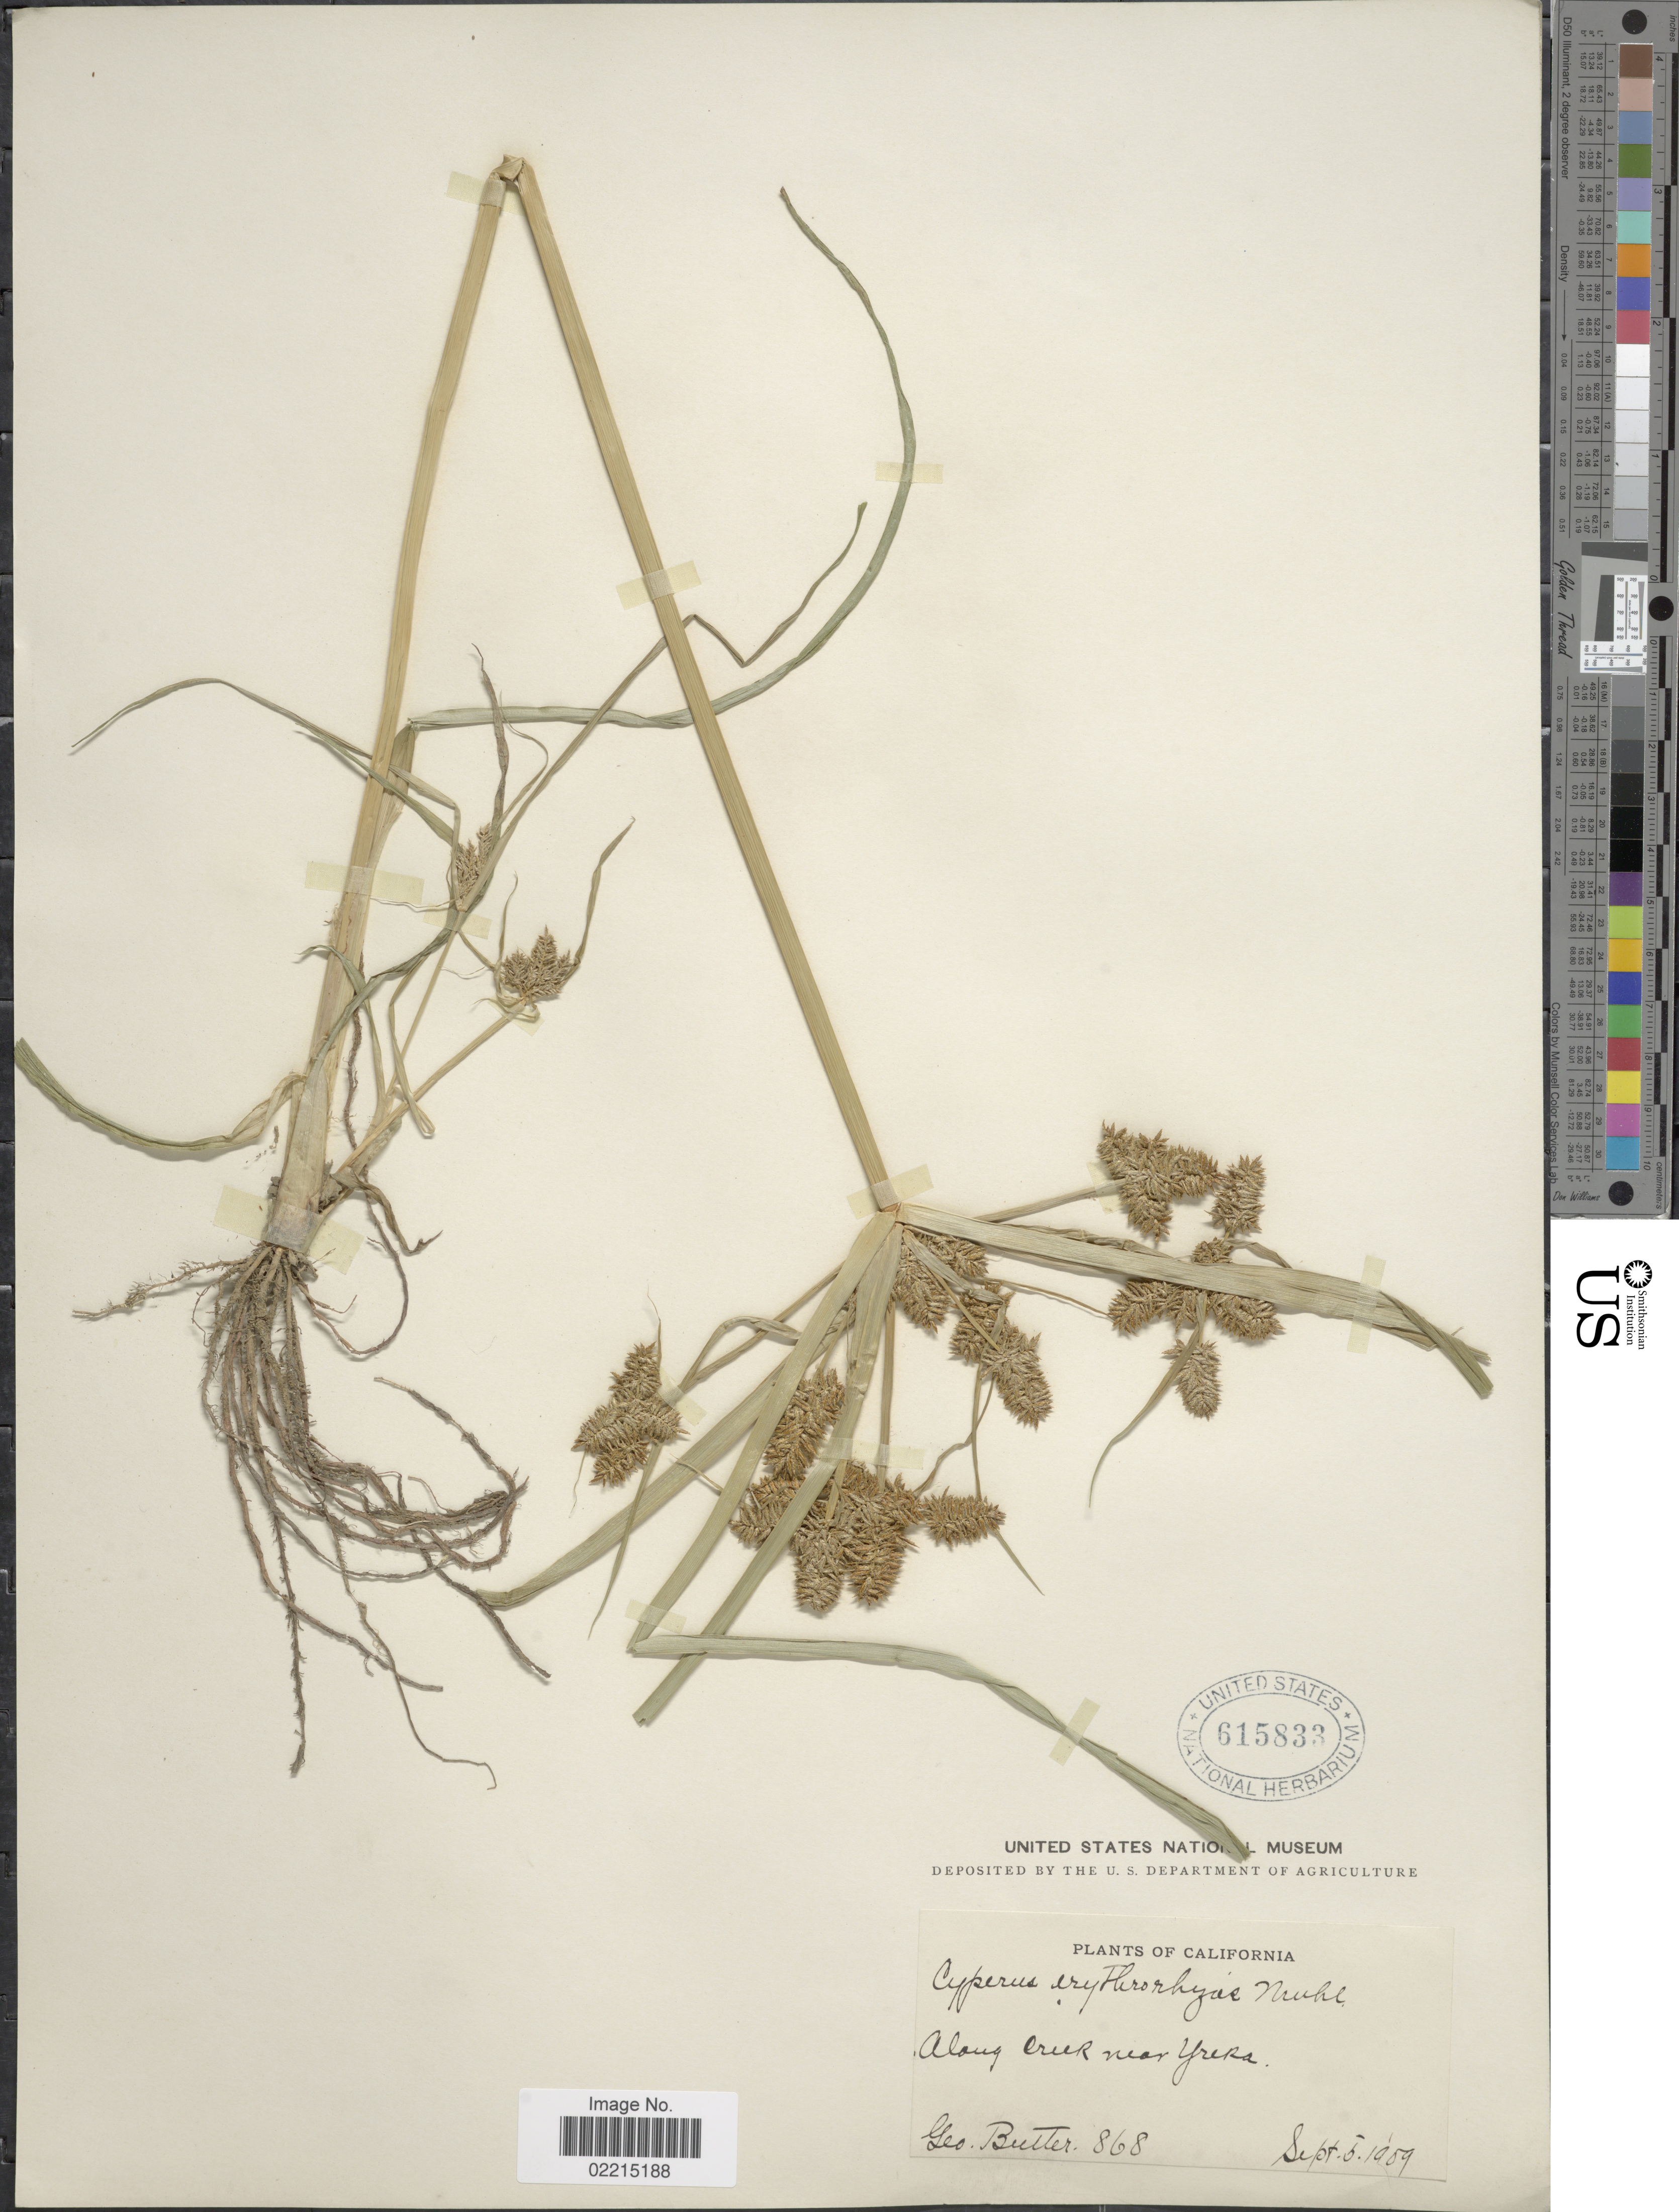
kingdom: Plantae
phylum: Tracheophyta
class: Liliopsida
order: Poales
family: Cyperaceae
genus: Cyperus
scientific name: Cyperus erythrorhizos Muhl.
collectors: G. D. Butler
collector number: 868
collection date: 1909-09-05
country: United States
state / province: California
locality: Along creek near Yreka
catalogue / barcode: US 615833